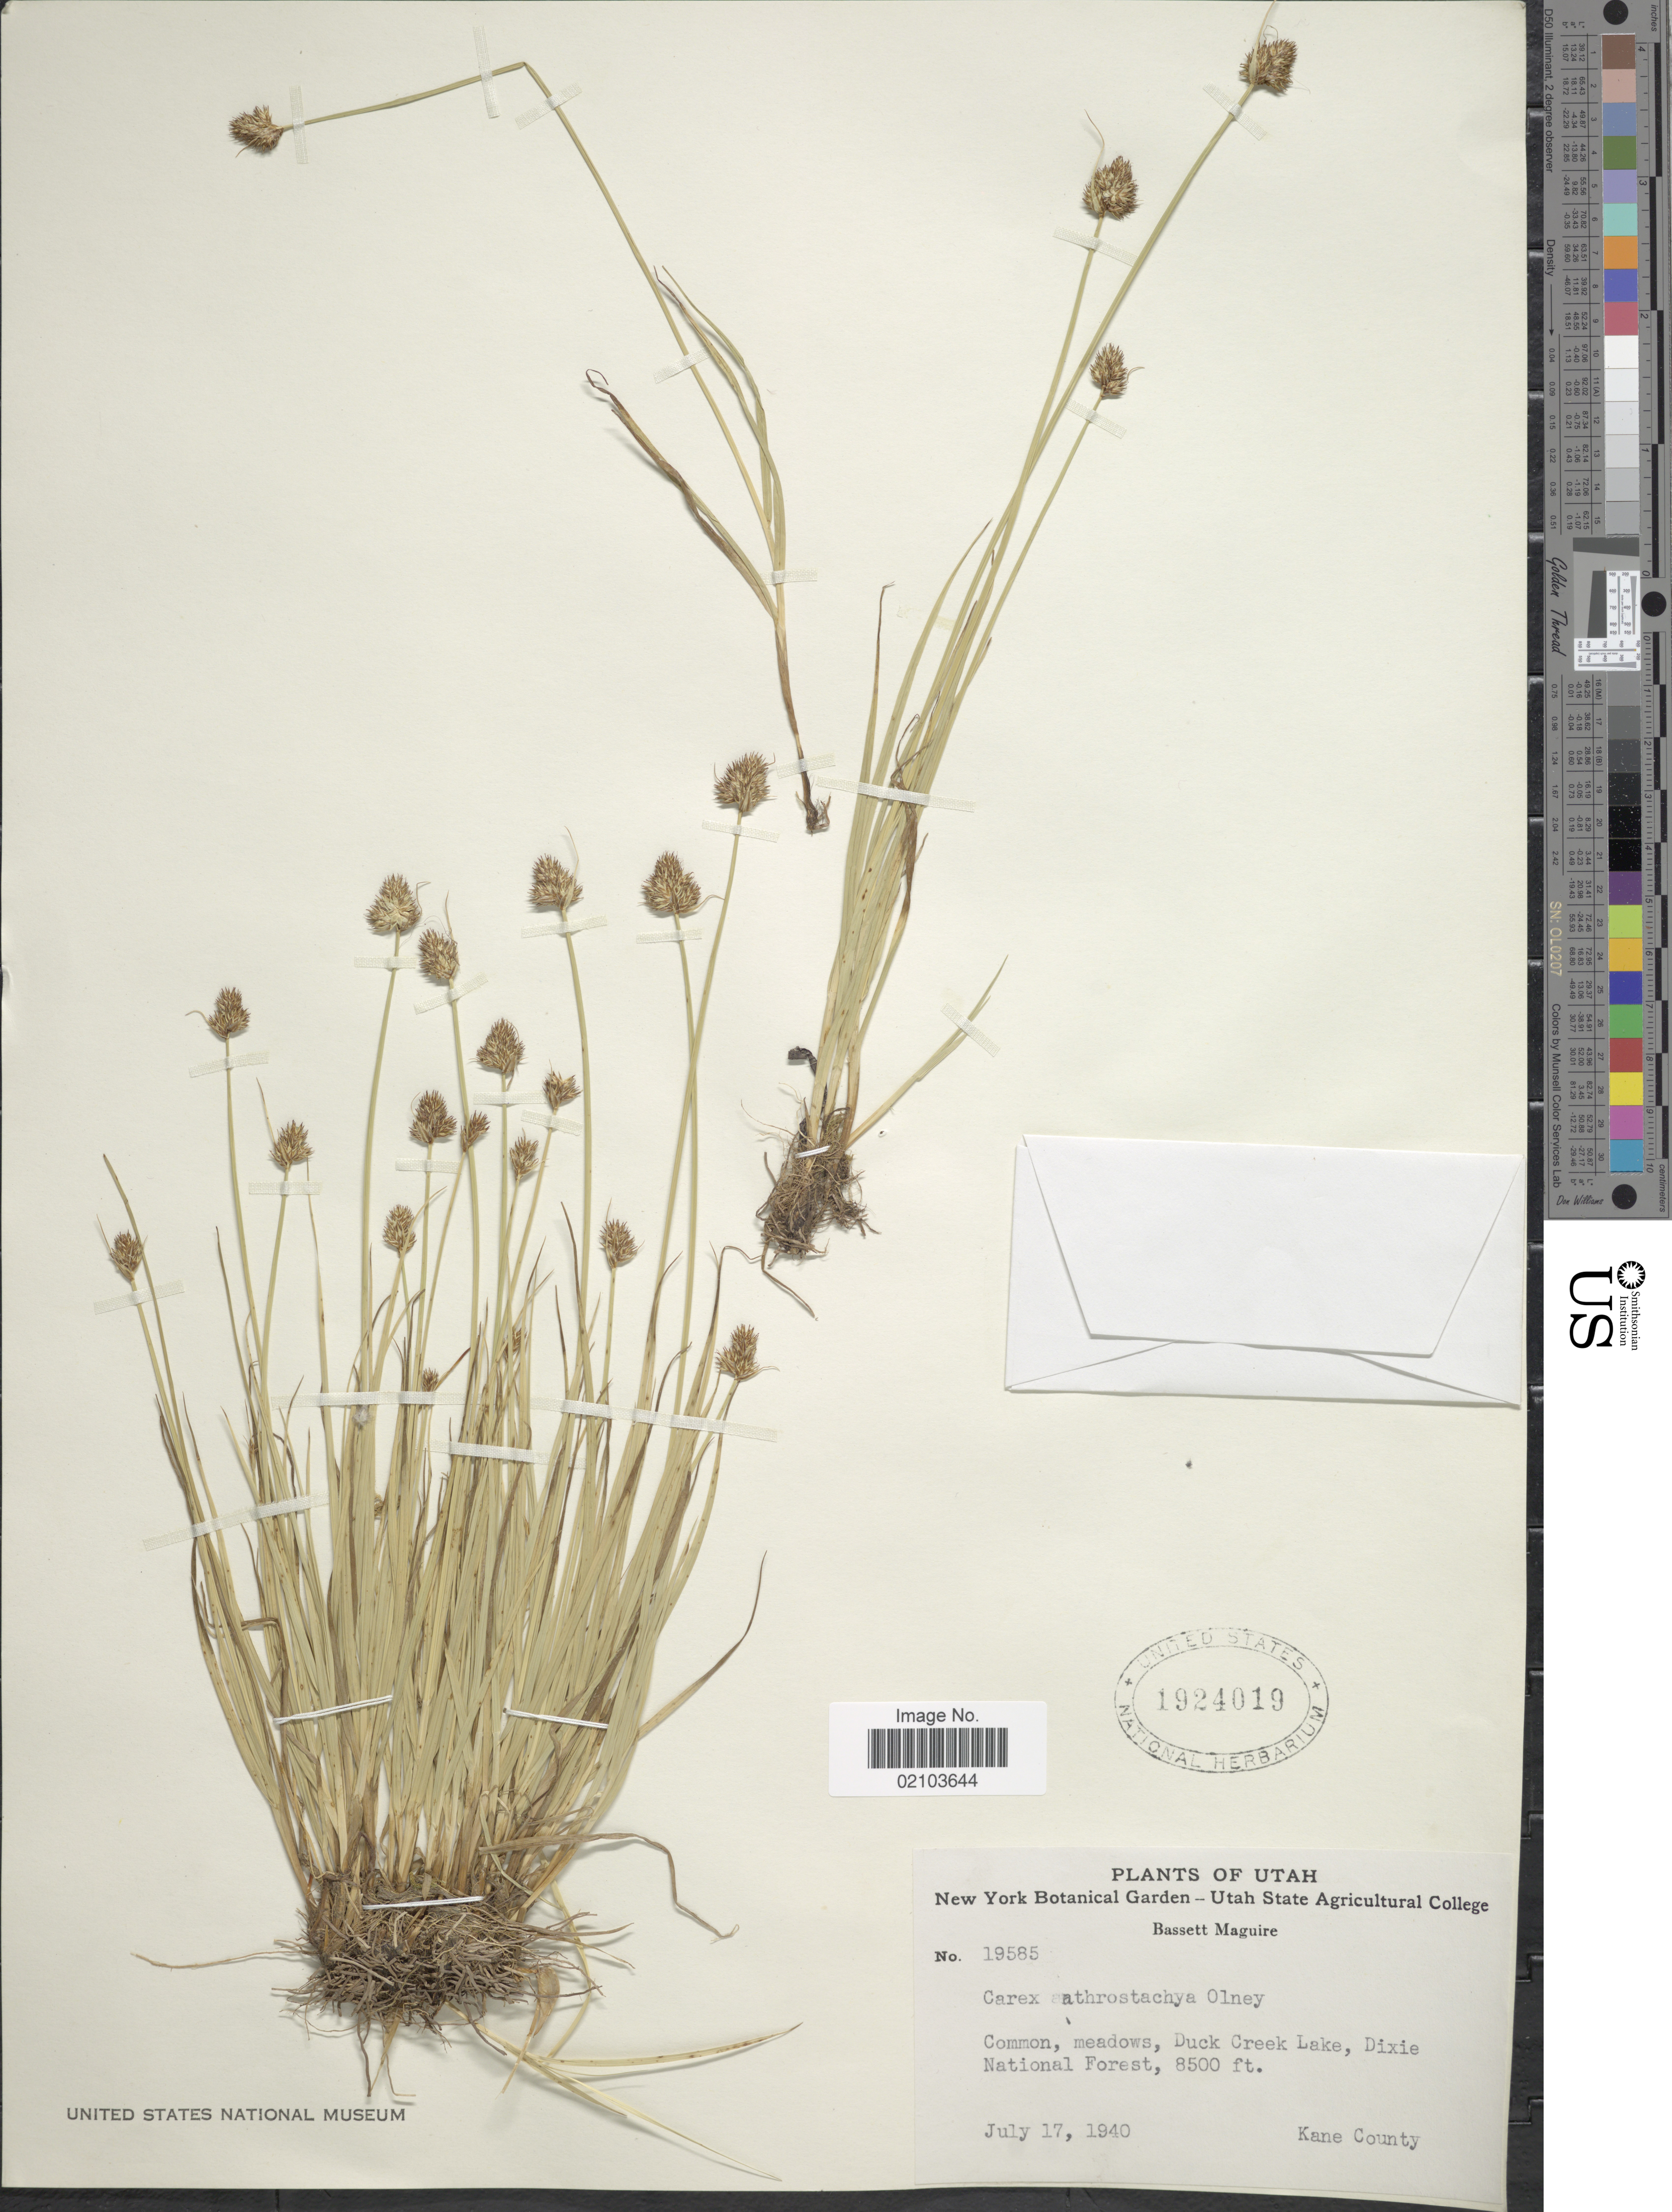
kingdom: Plantae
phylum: Tracheophyta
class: Liliopsida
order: Poales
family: Cyperaceae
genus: Carex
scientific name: Carex athrostachya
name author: Olney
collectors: B. Maguire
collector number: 19585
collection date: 1940-07-17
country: United States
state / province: Utah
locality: Duck Creek Lake, Dixie National Forest, Kane County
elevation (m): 2591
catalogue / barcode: US 1924019